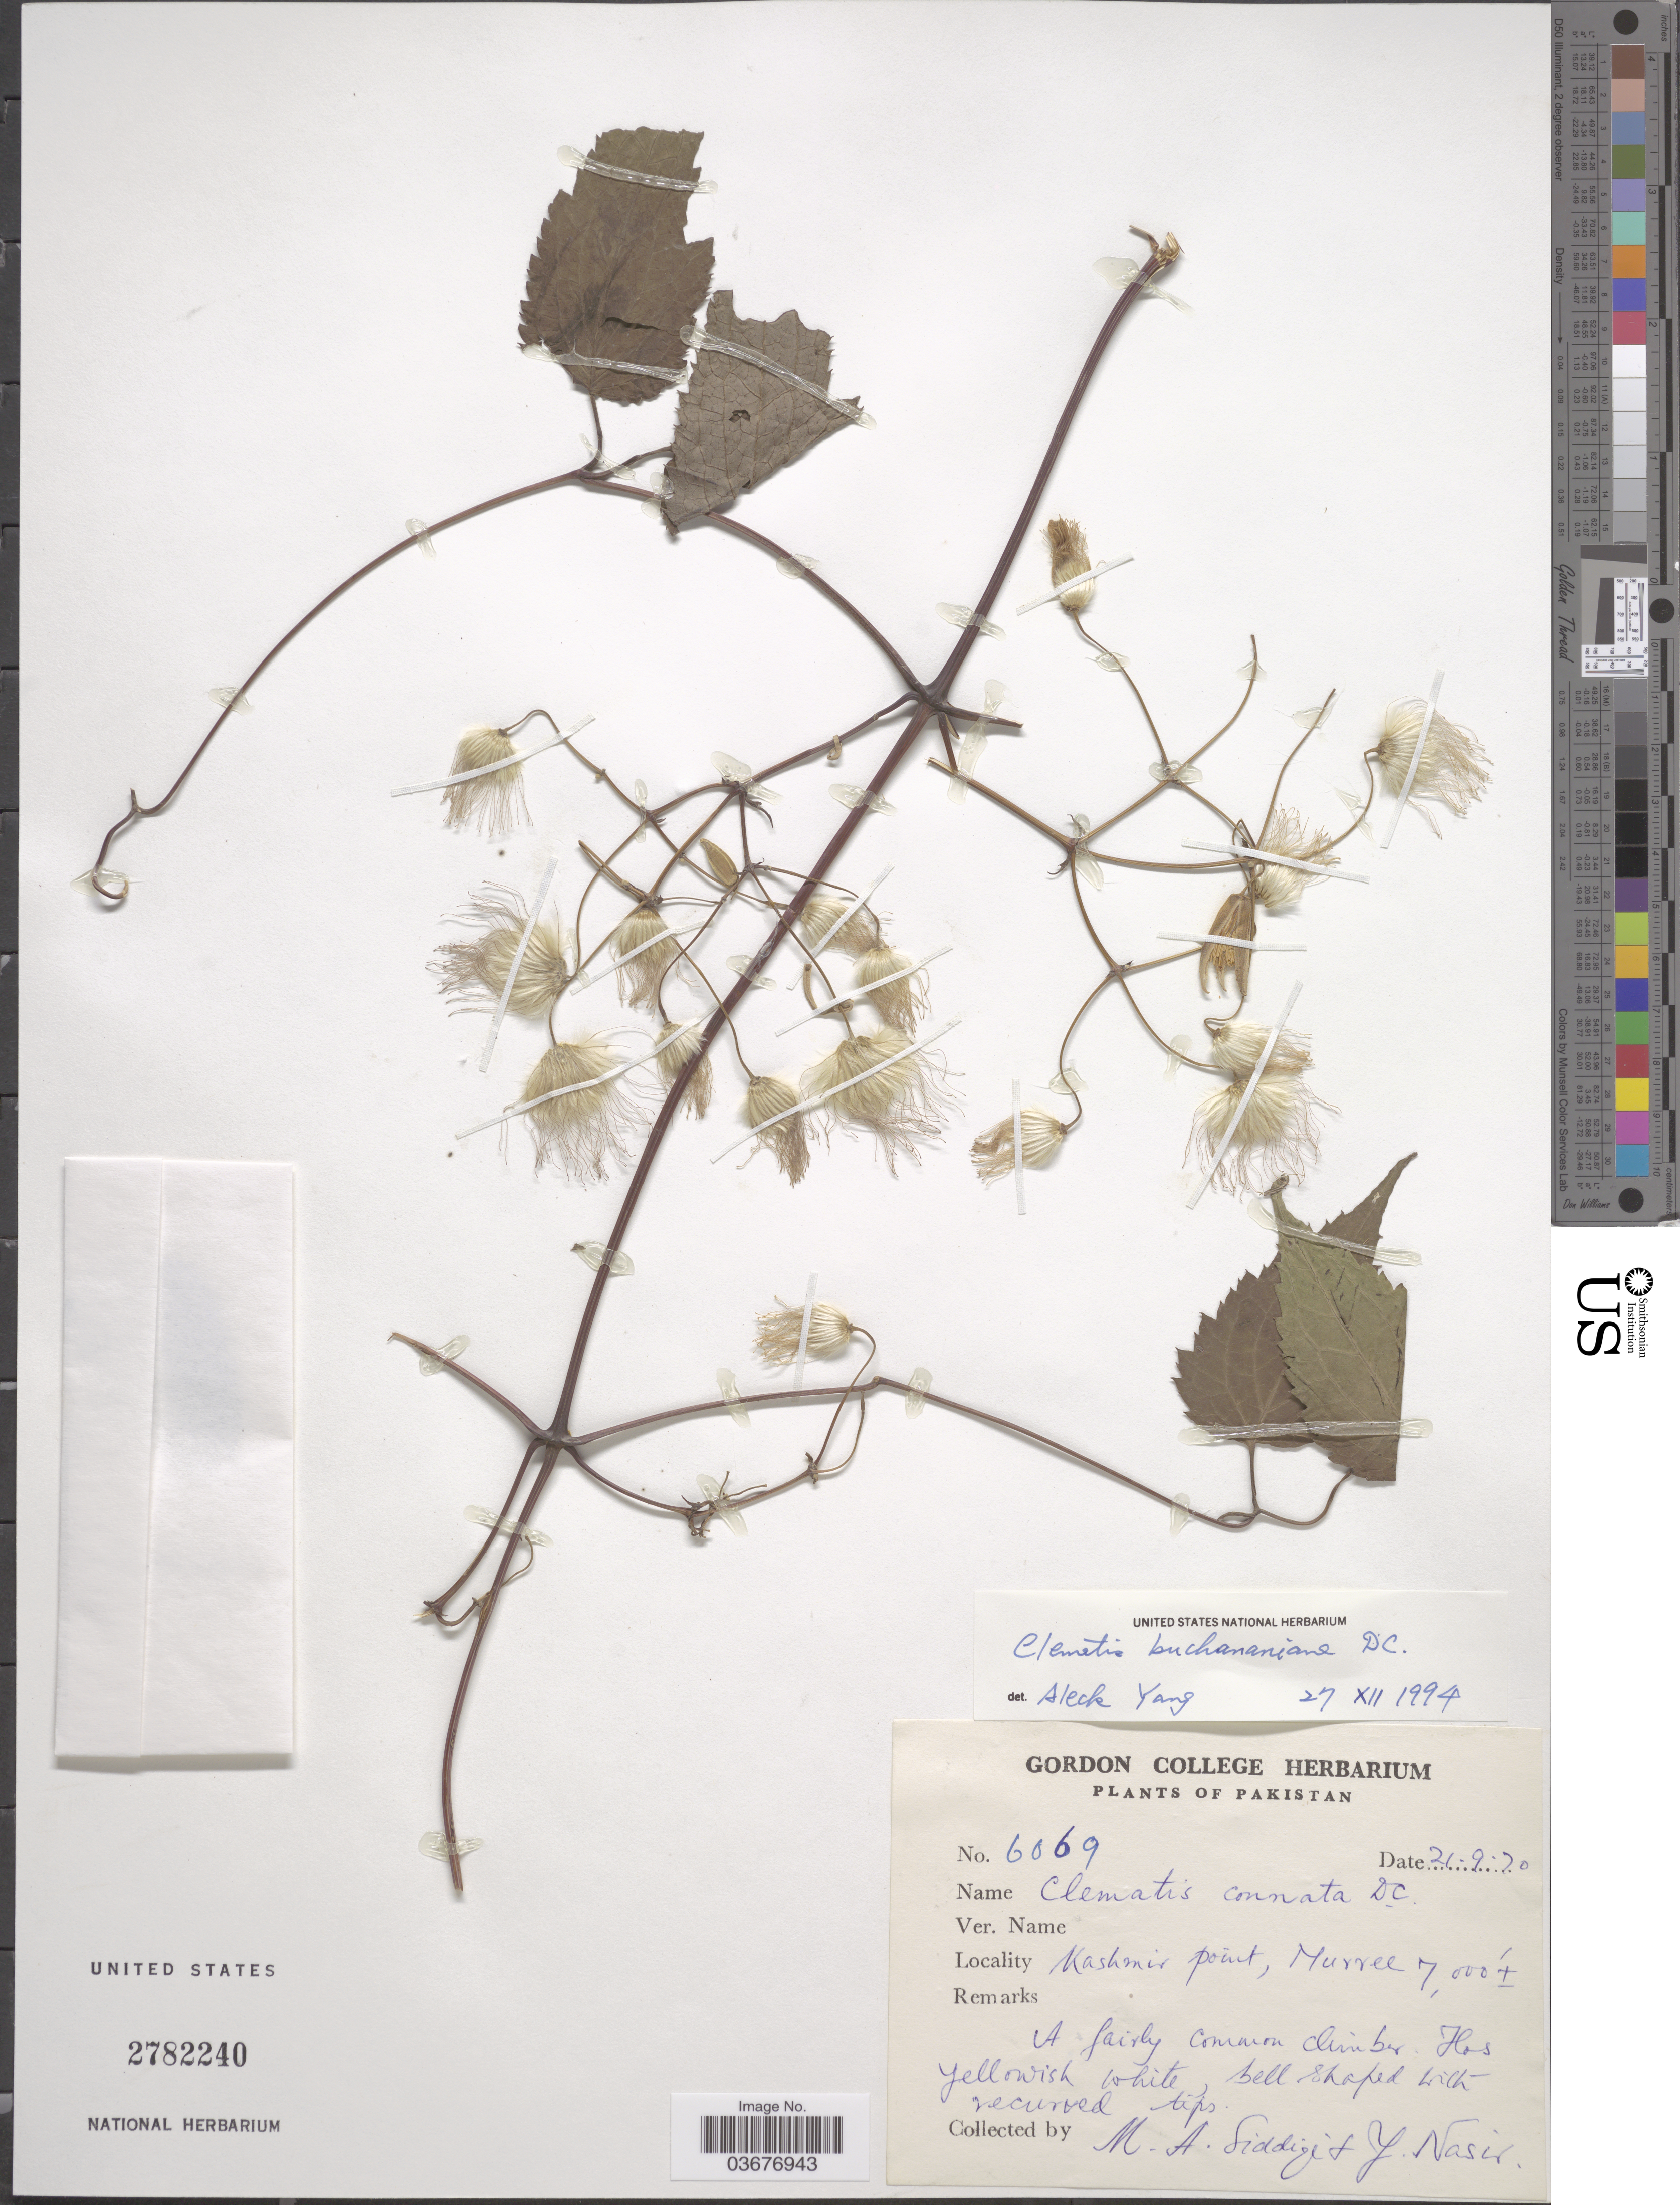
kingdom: Plantae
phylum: Tracheophyta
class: Magnoliopsida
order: Ranunculales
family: Ranunculaceae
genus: Clematis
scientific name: Clematis buchananiana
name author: DC.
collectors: M. Siddiqi & Y. Nasir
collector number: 6069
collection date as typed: Transcribed d/m/y: 21/9/70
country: Pakistan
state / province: Azad Kashmir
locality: Kashmir point, Murree.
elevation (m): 2134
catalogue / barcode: US 2782240